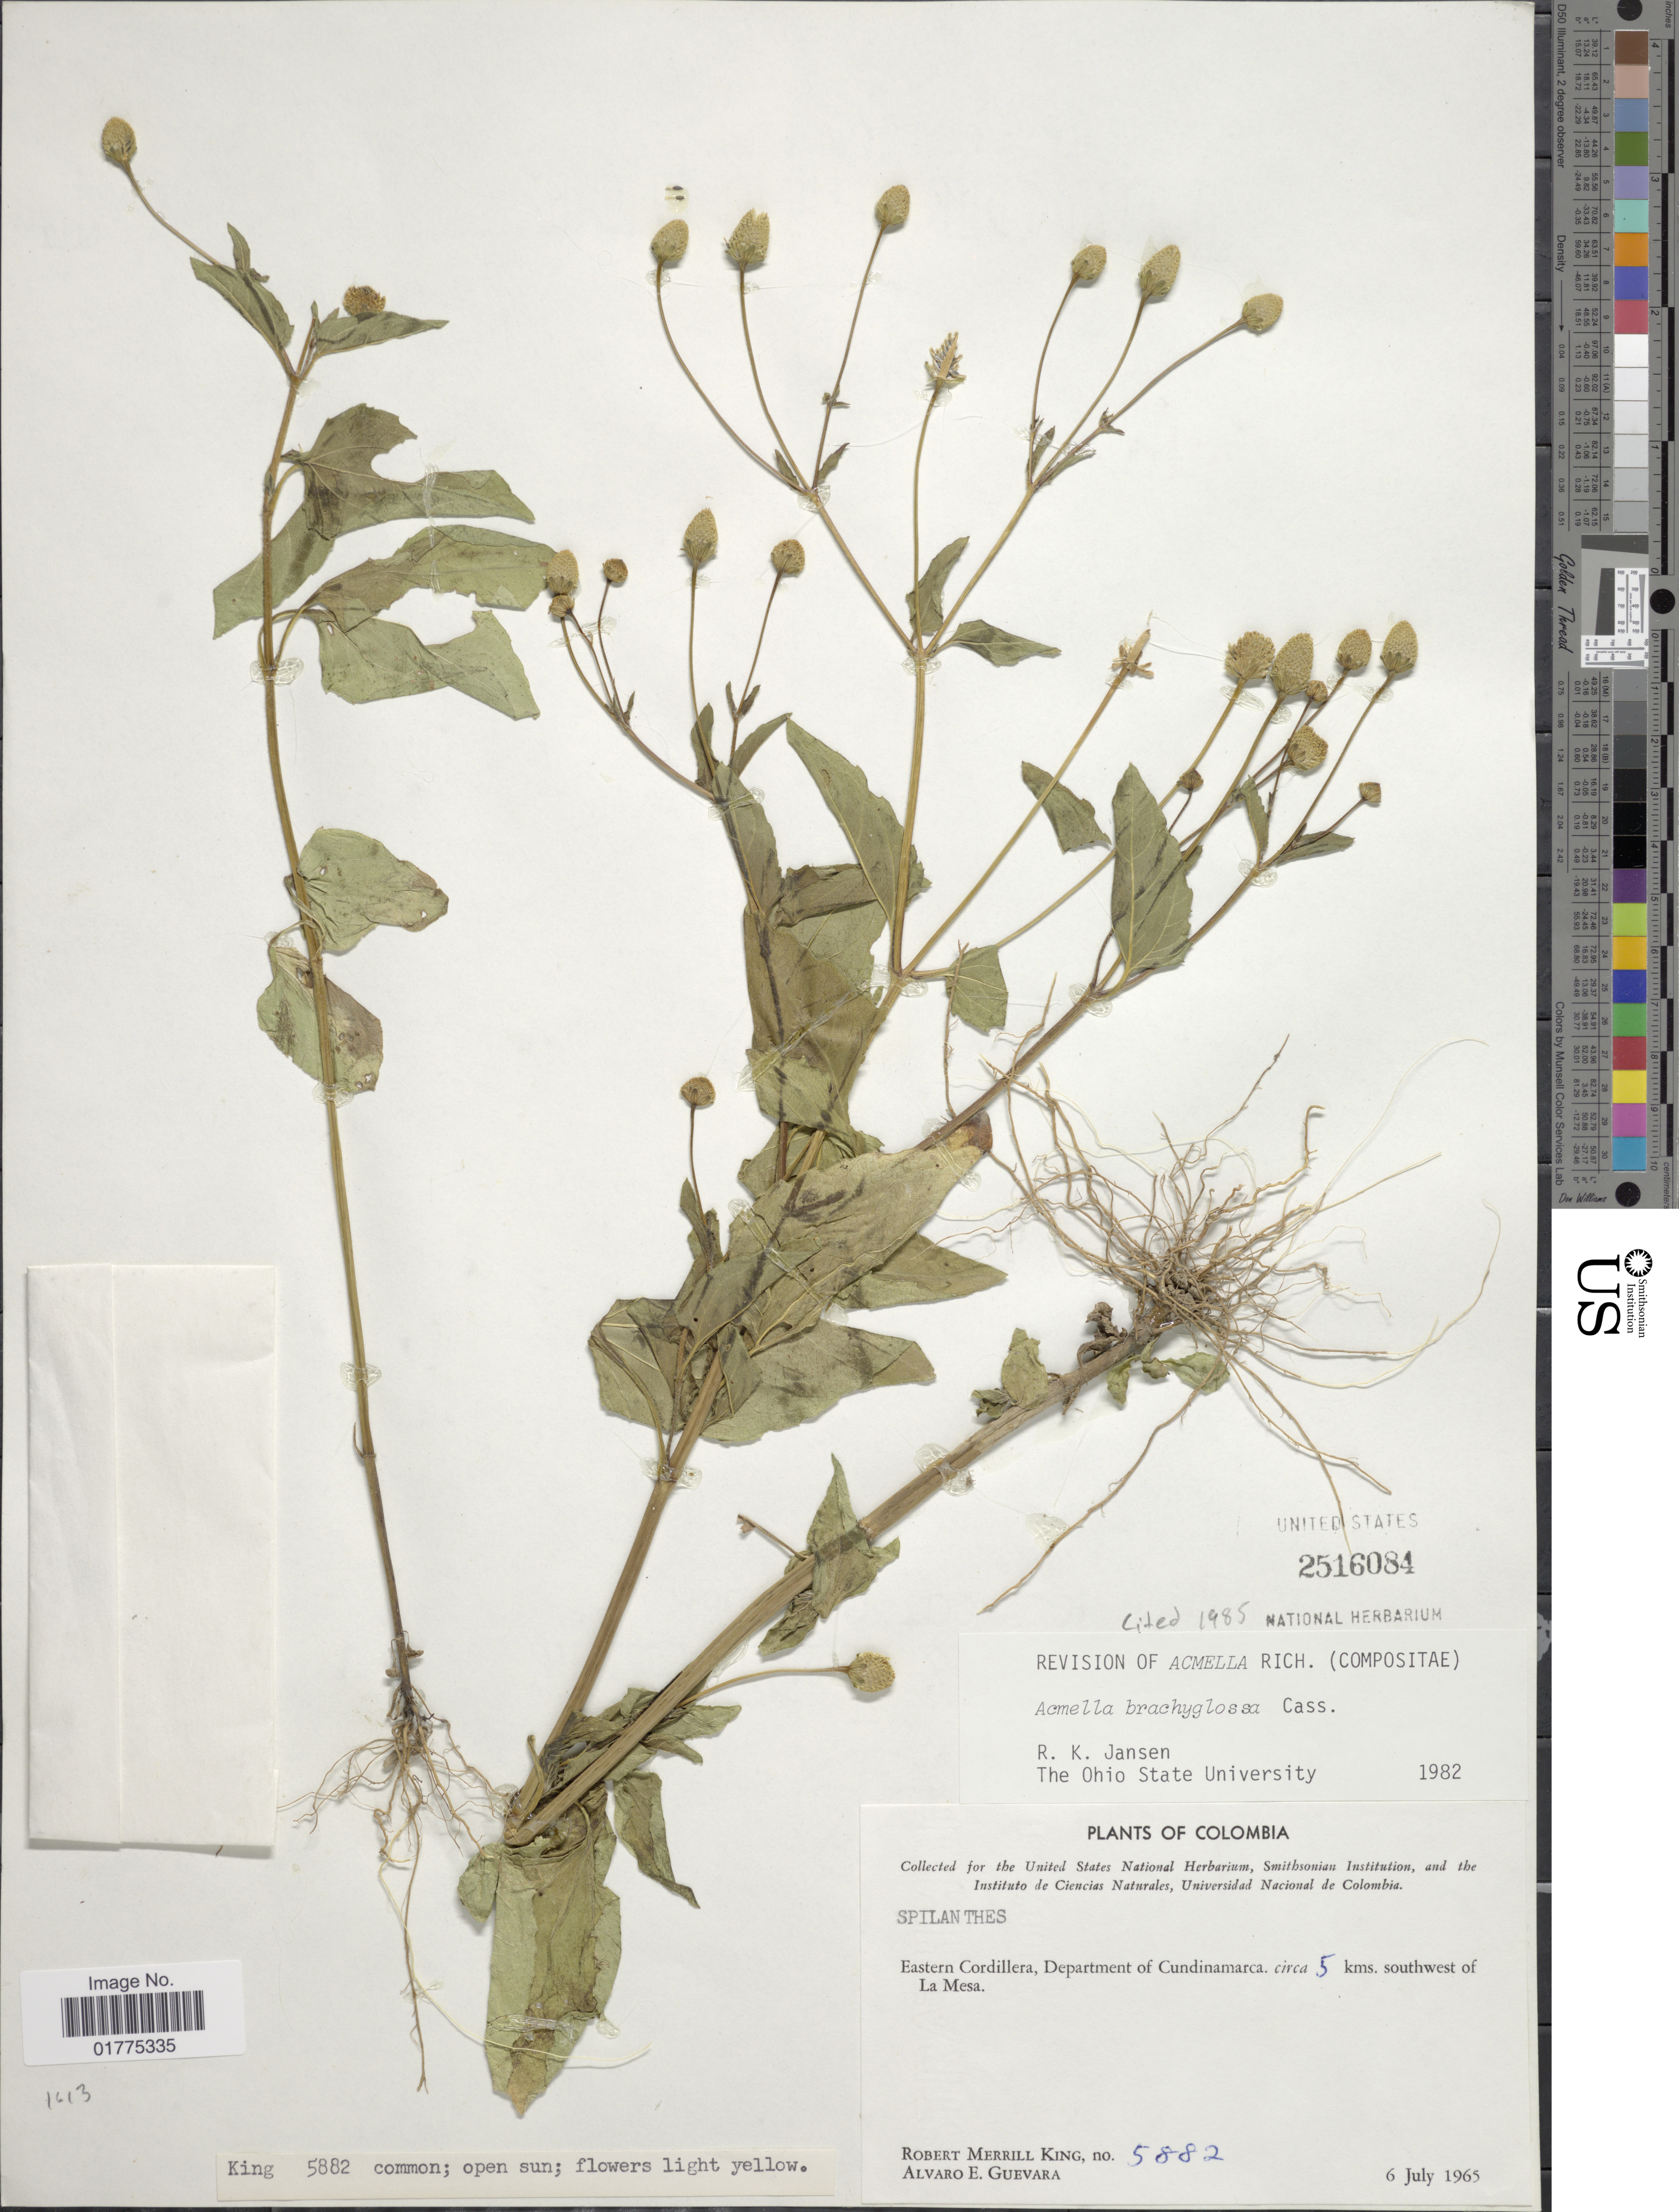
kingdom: Plantae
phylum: Tracheophyta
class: Magnoliopsida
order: Asterales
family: Asteraceae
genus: Acmella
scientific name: Acmella brachyglossa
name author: Cass.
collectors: R. M. King & A. E. Guevara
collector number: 5882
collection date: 1965-07-06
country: Colombia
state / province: Cundinamarca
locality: Eastern Cordillera, Department of Cundinamarca, 5 kms southwest of La Mesa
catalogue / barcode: US 2516084